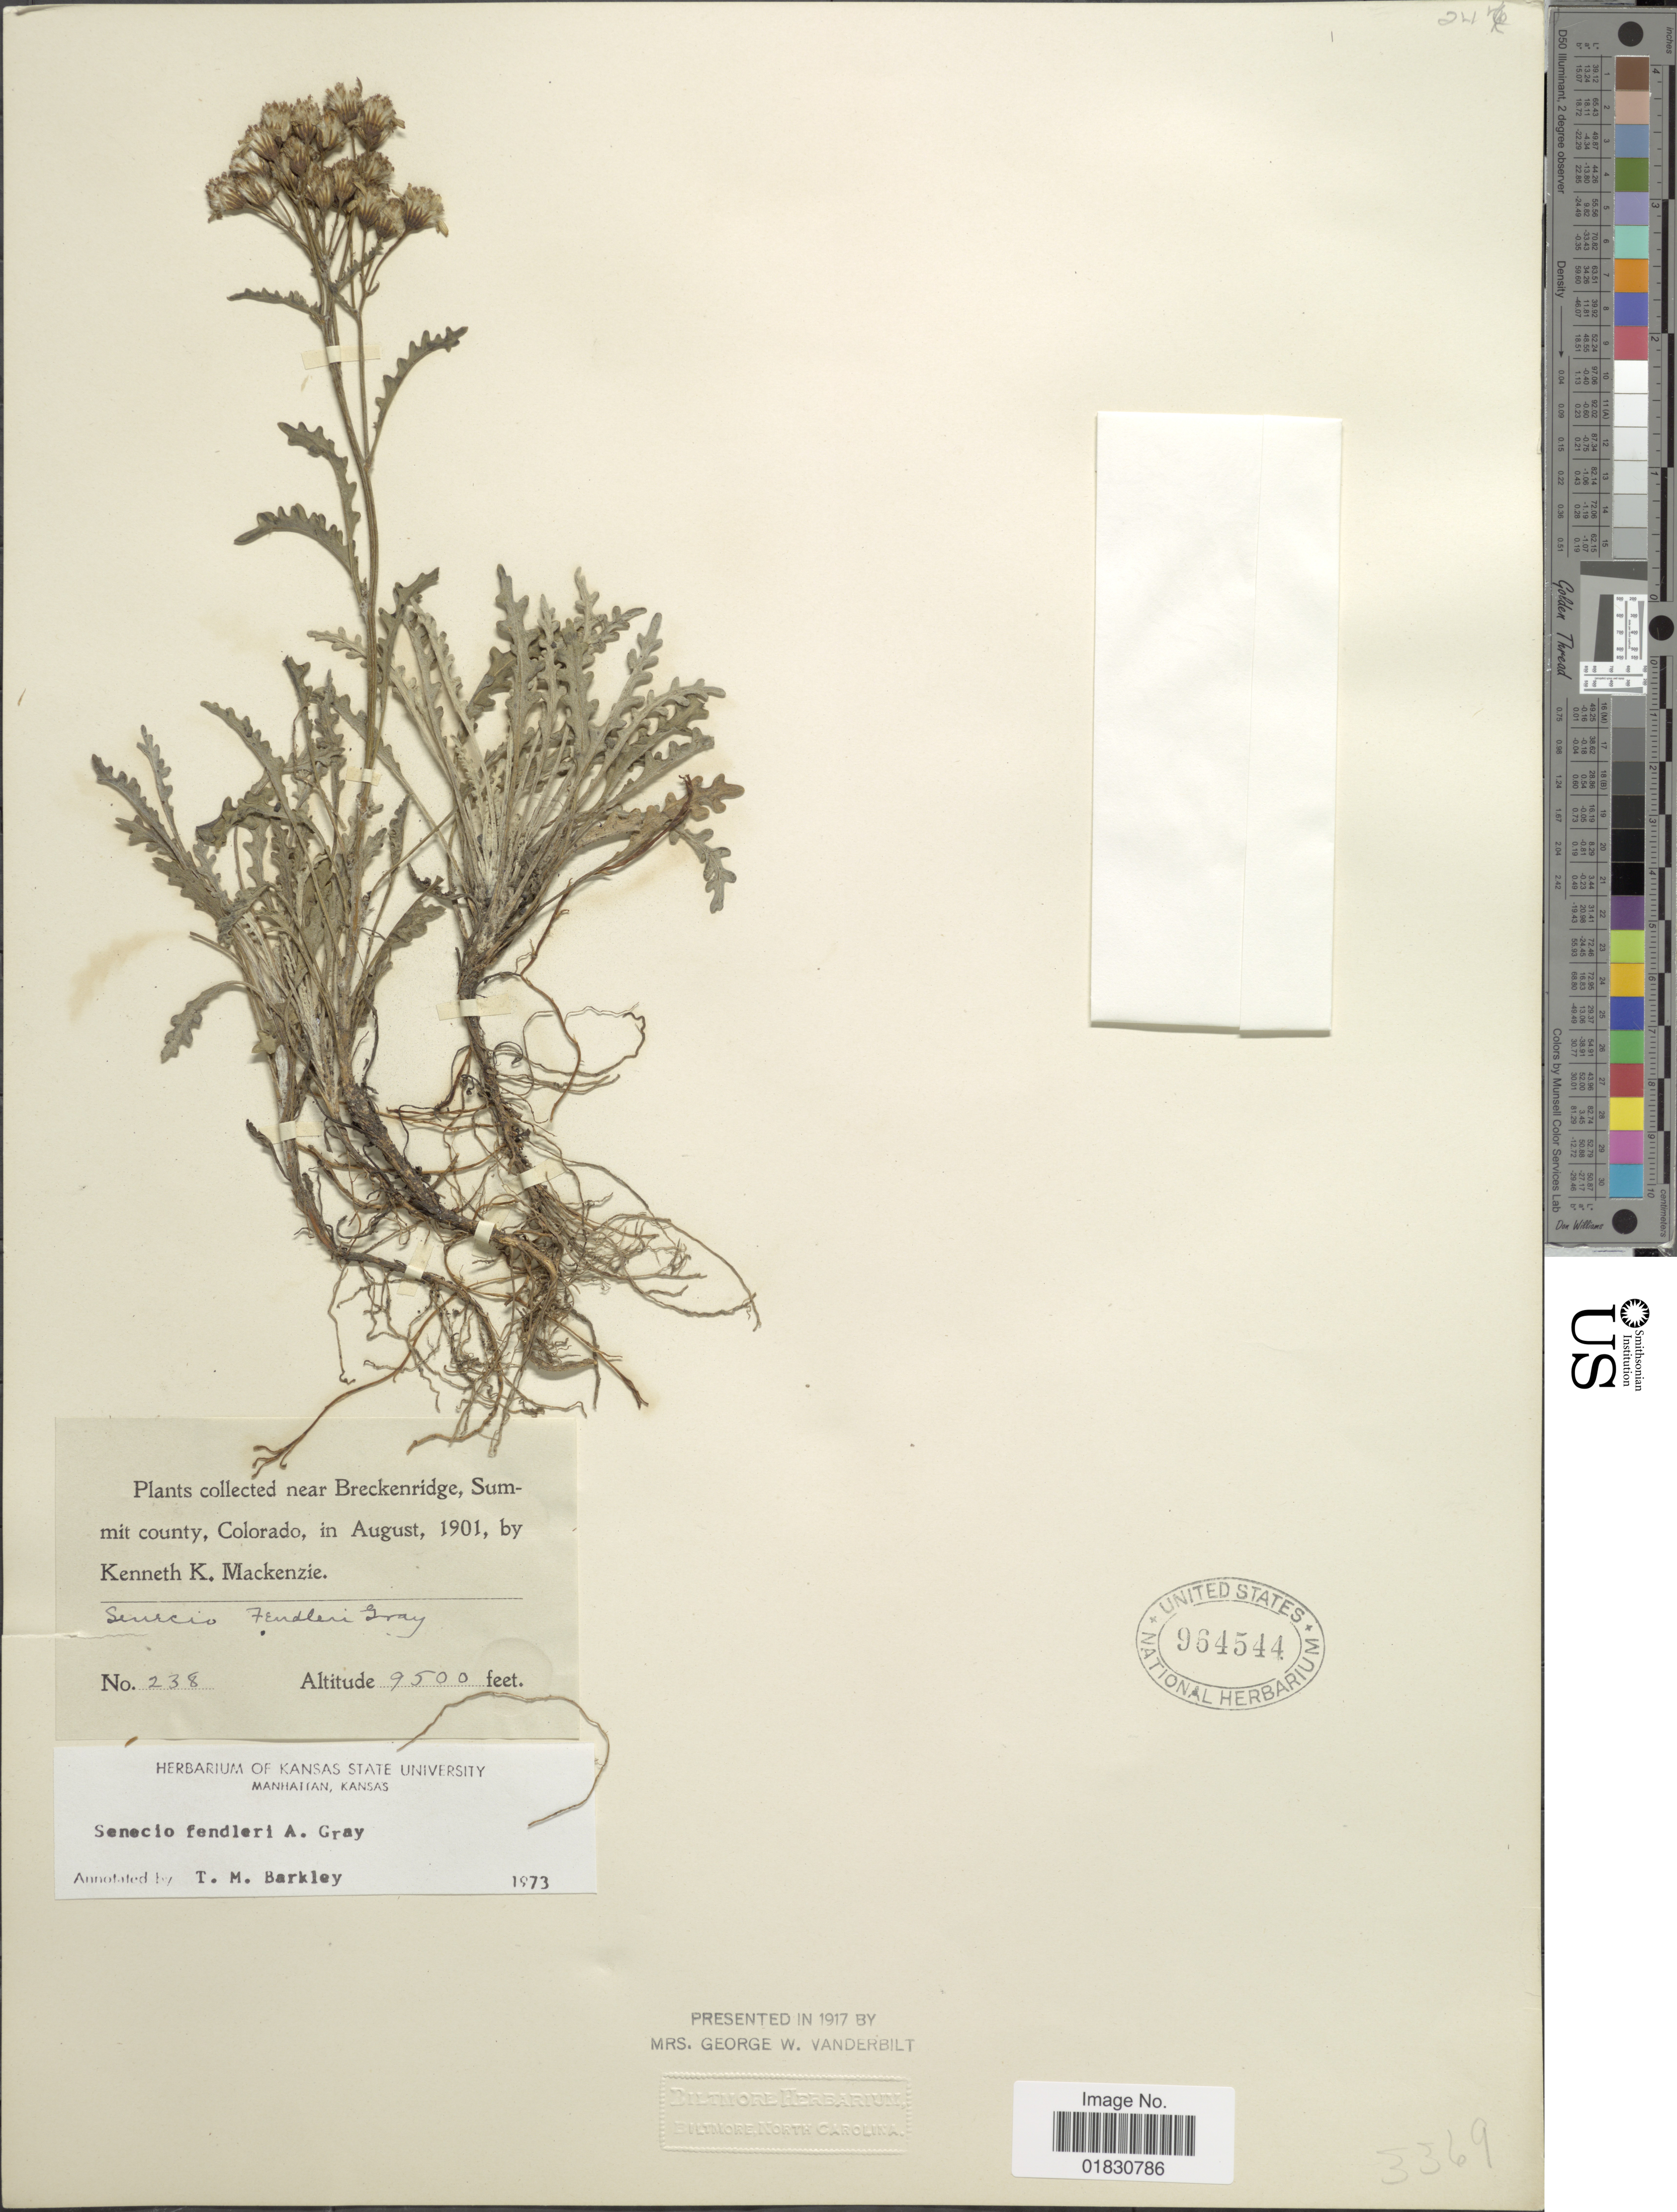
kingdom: Plantae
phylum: Tracheophyta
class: Magnoliopsida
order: Asterales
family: Asteraceae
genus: Packera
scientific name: Packera fendleri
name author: (A. Gray) W.A. Weber & Á. Löve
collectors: K. K. Mackenzie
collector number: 238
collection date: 1901-08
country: United States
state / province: Colorado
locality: Near Breckenridge, Summit County, Colorado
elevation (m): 2896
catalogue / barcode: US 964544